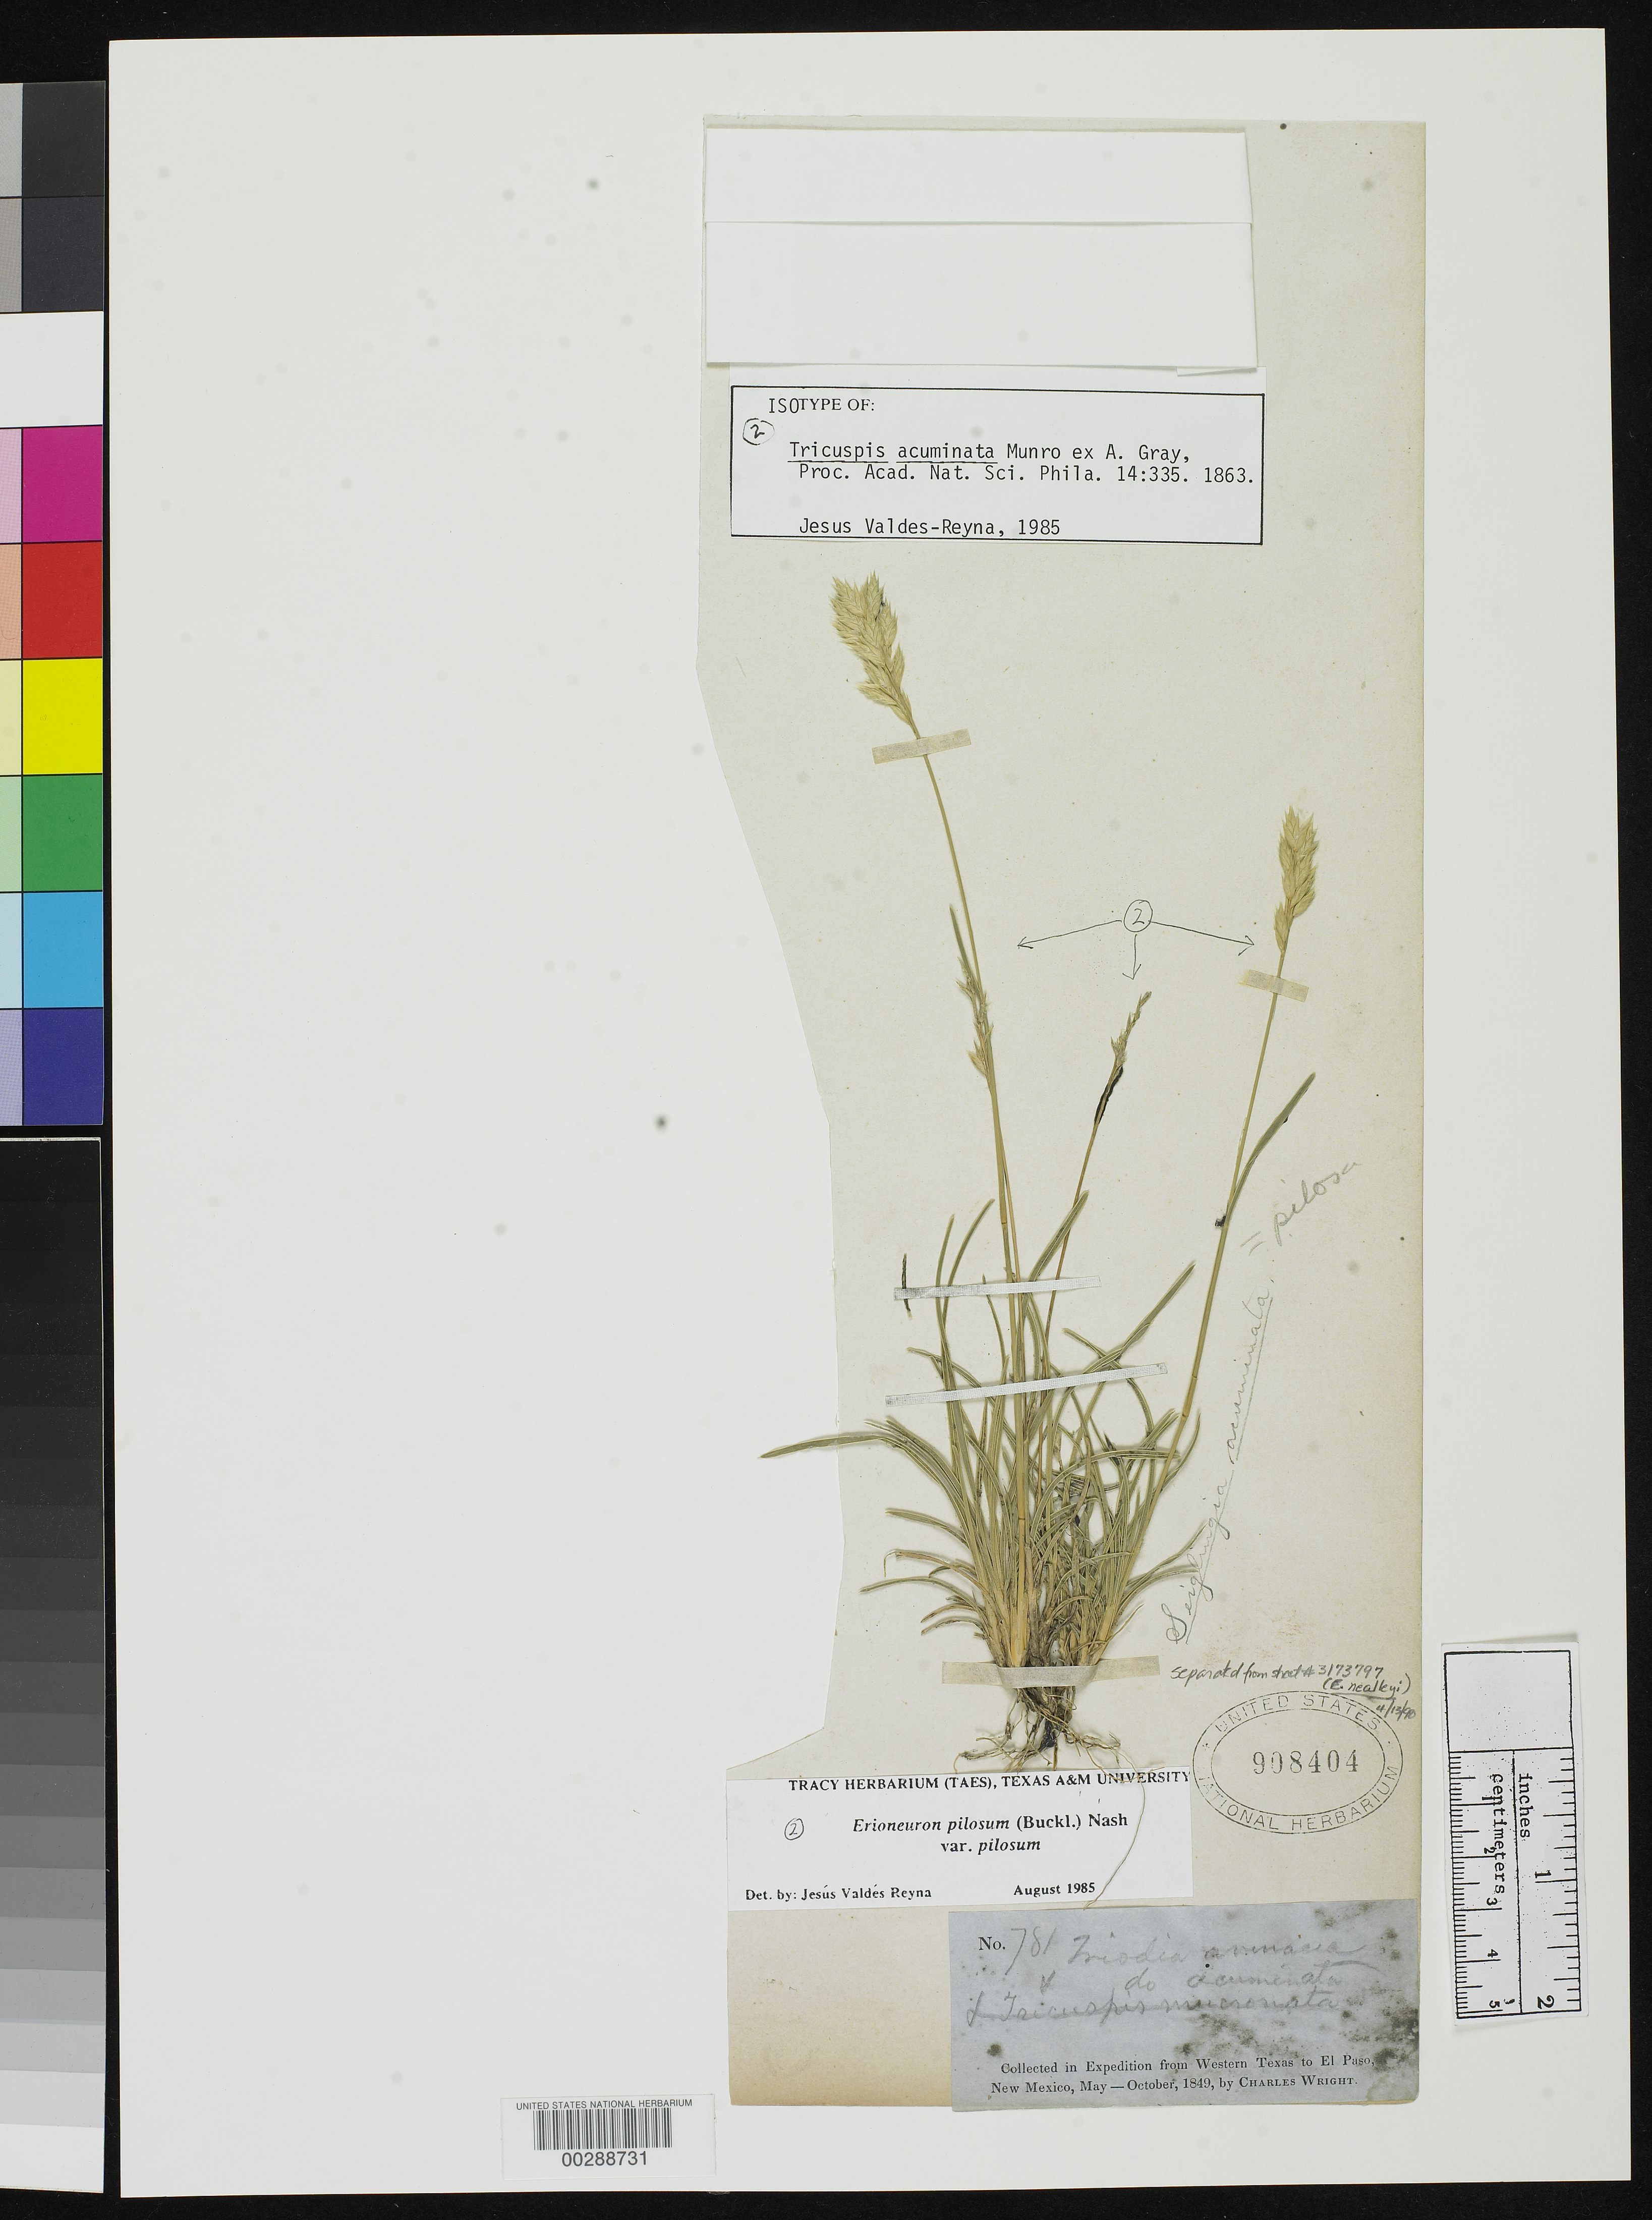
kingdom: Plantae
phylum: Tracheophyta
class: Liliopsida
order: Poales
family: Poaceae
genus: Tricuspis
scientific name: Tricuspis acuminata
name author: Munro ex A. Gray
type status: Isotype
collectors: C. Wright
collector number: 781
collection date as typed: May 1849 to -- Oct 1849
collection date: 1849-05/1849-10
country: United States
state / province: New Mexico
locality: Western Texas to El Paso, New Mexico.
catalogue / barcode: US 908404